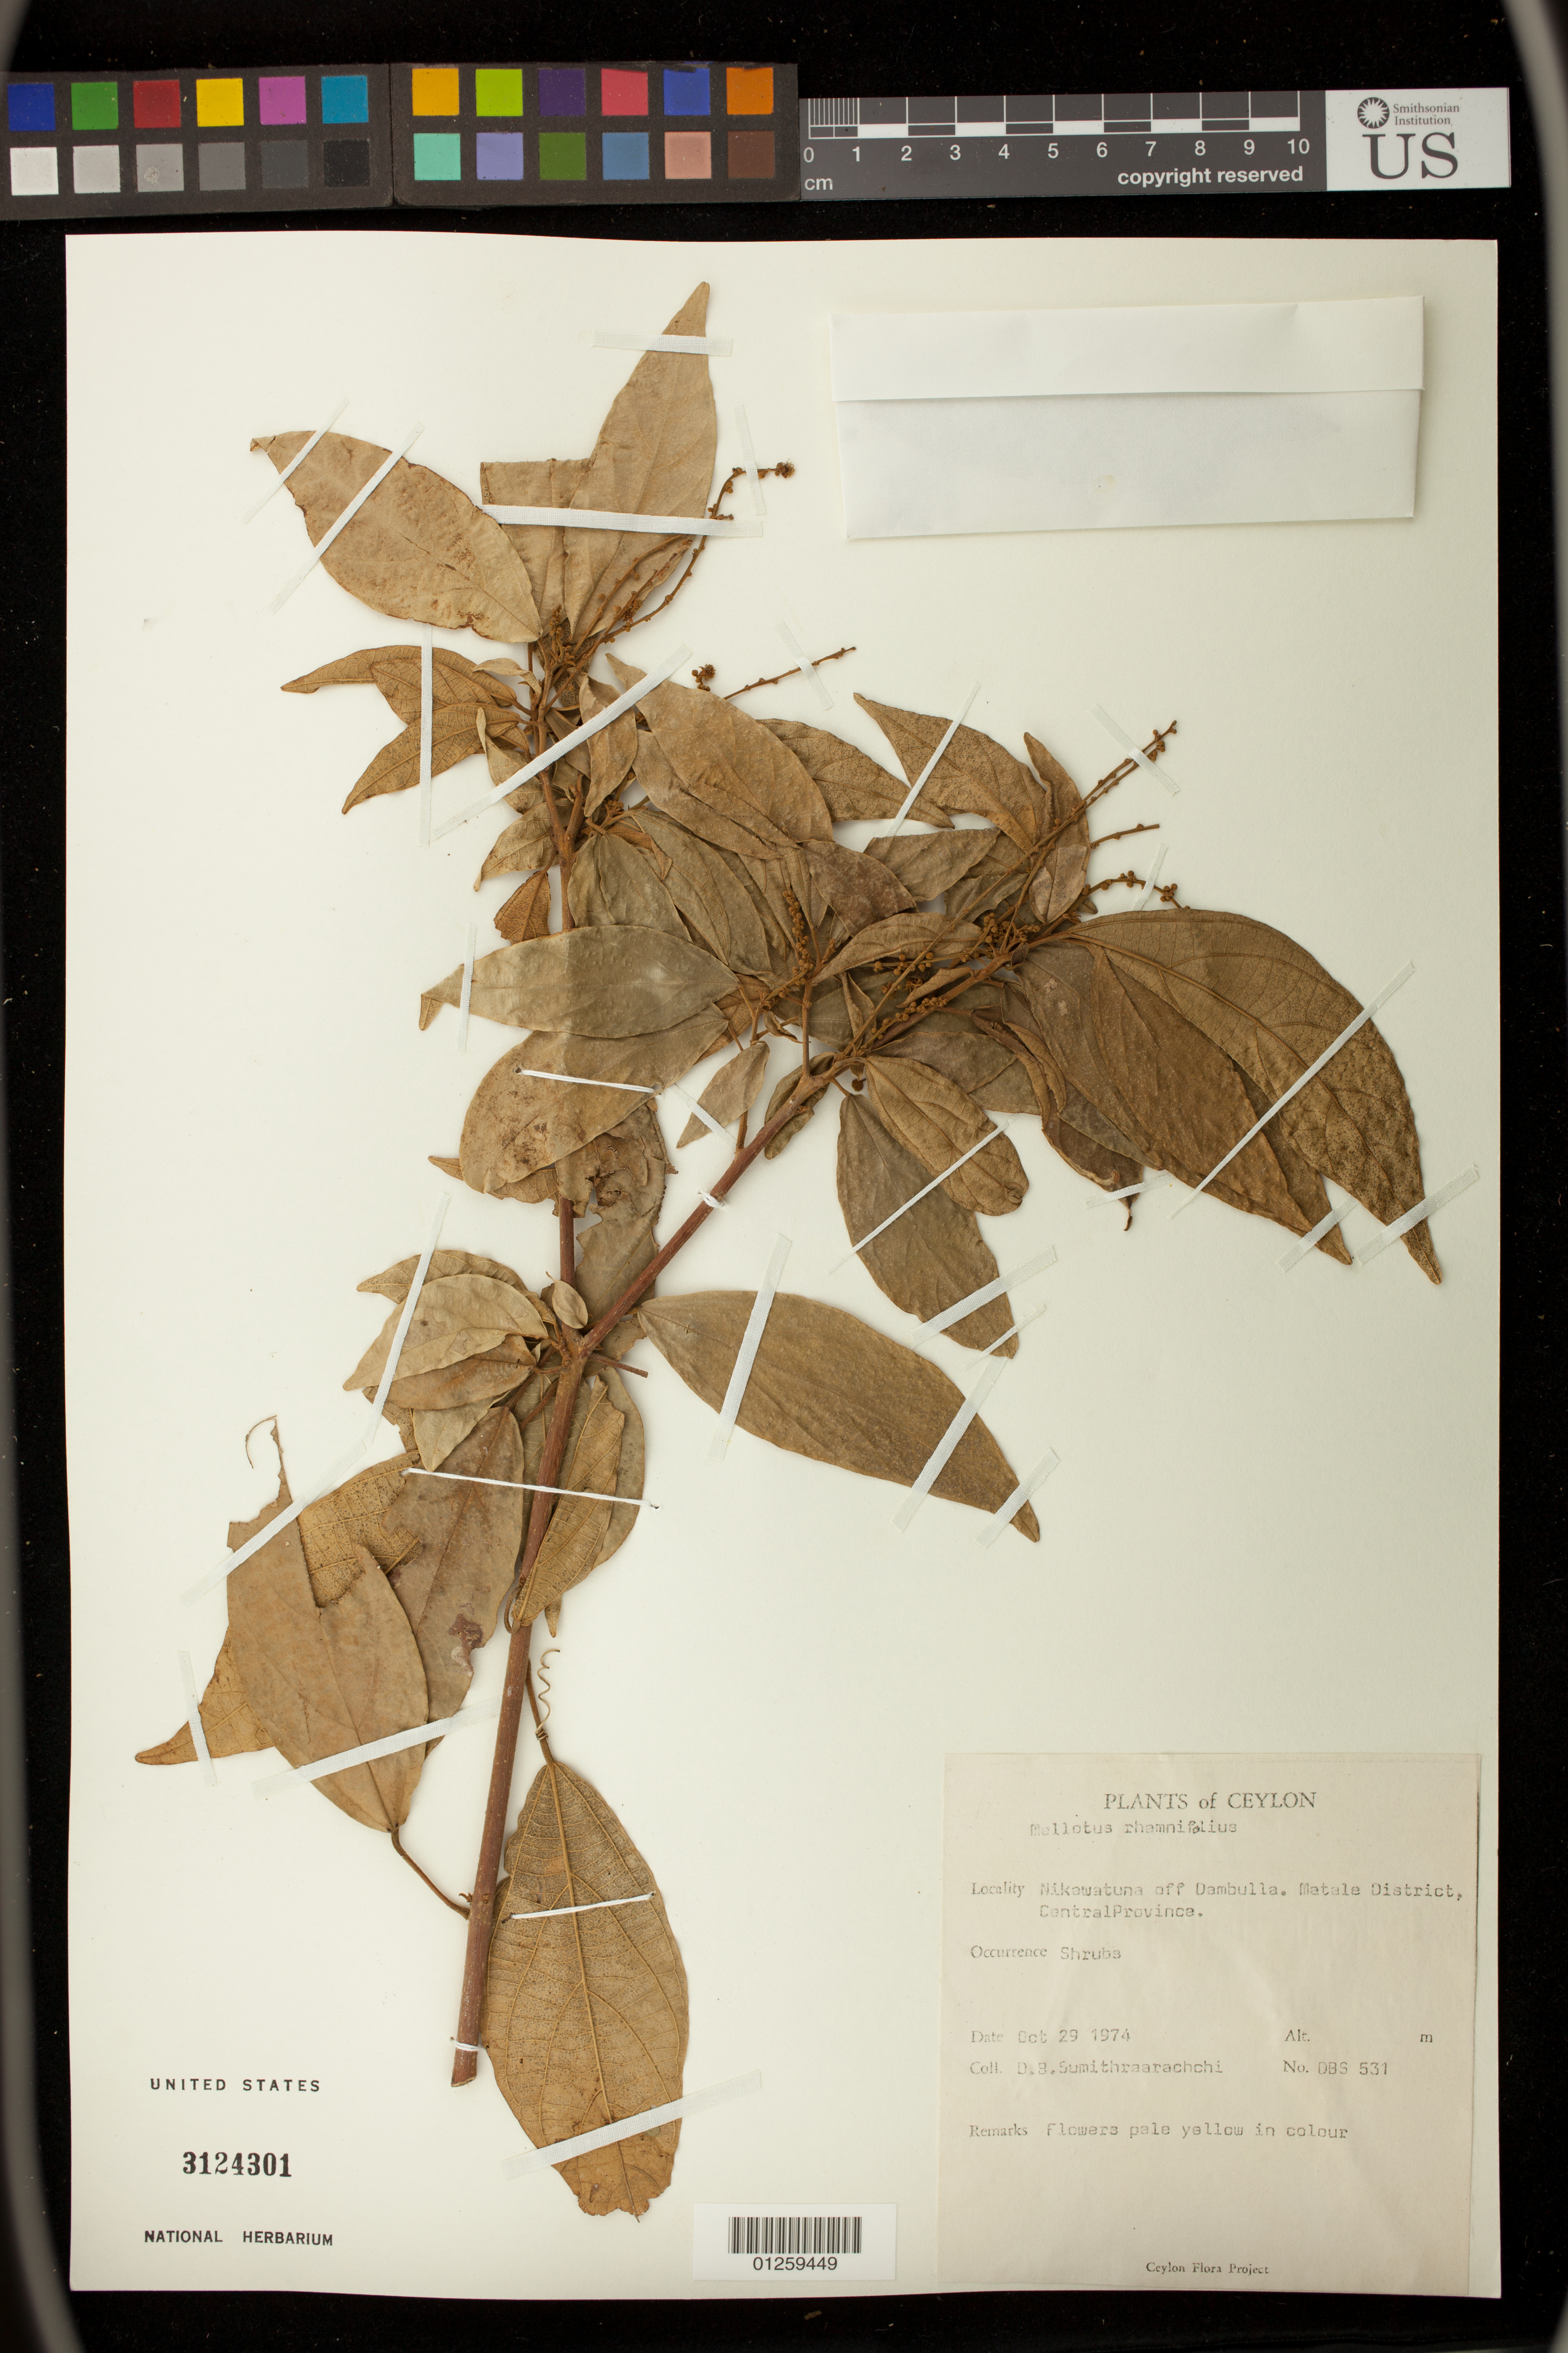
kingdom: Plantae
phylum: Tracheophyta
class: Magnoliopsida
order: Malpighiales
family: Euphorbiaceae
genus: Mallotus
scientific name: Mallotus rhamnifolius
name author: (Willd.) Müll. Arg.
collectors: D. B. Sumithraarachchi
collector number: DBS 531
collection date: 1974-10-29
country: Sri Lanka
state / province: Central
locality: Nikawatuna off Dambulla. Matale District.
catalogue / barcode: US 3124301